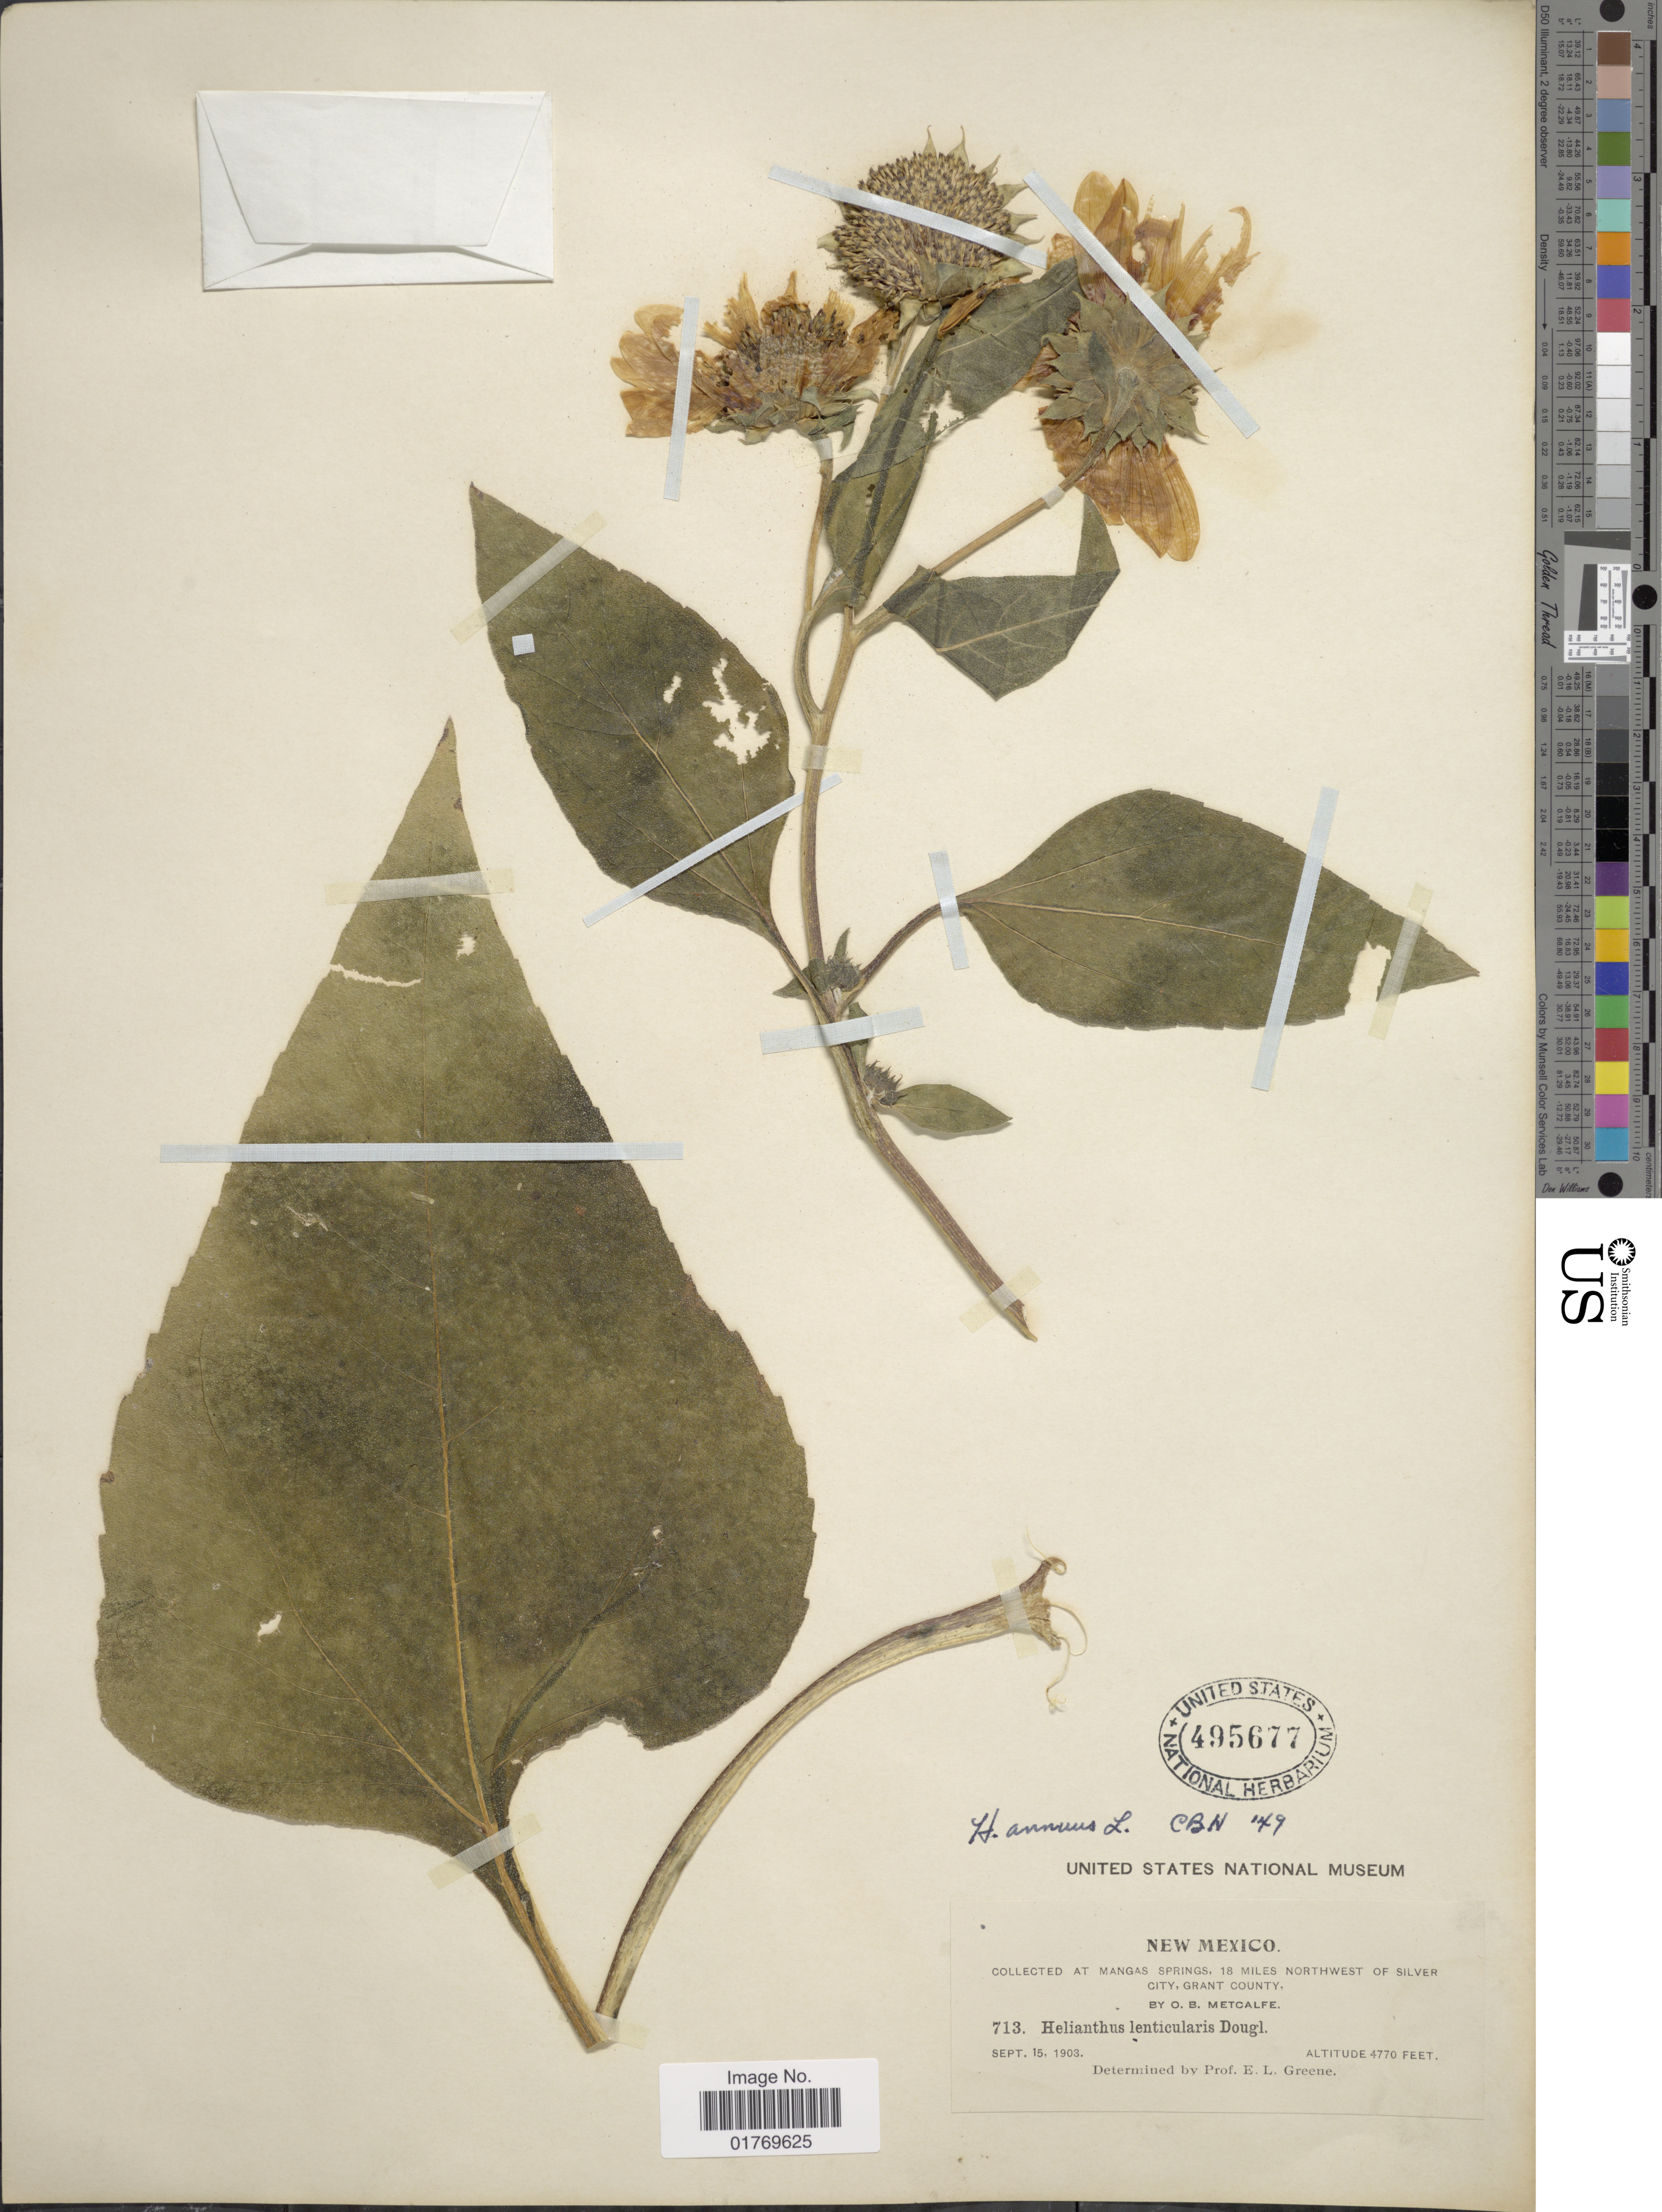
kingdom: Plantae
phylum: Tracheophyta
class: Magnoliopsida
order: Asterales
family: Asteraceae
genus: Helianthus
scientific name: Helianthus annuus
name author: L.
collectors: O. B. Metcalfe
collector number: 713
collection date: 1903-09-15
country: United States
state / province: New Mexico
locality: At Mangas Springs, 18 miles Northwest of Silver City, Grant County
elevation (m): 1454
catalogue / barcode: US 495677